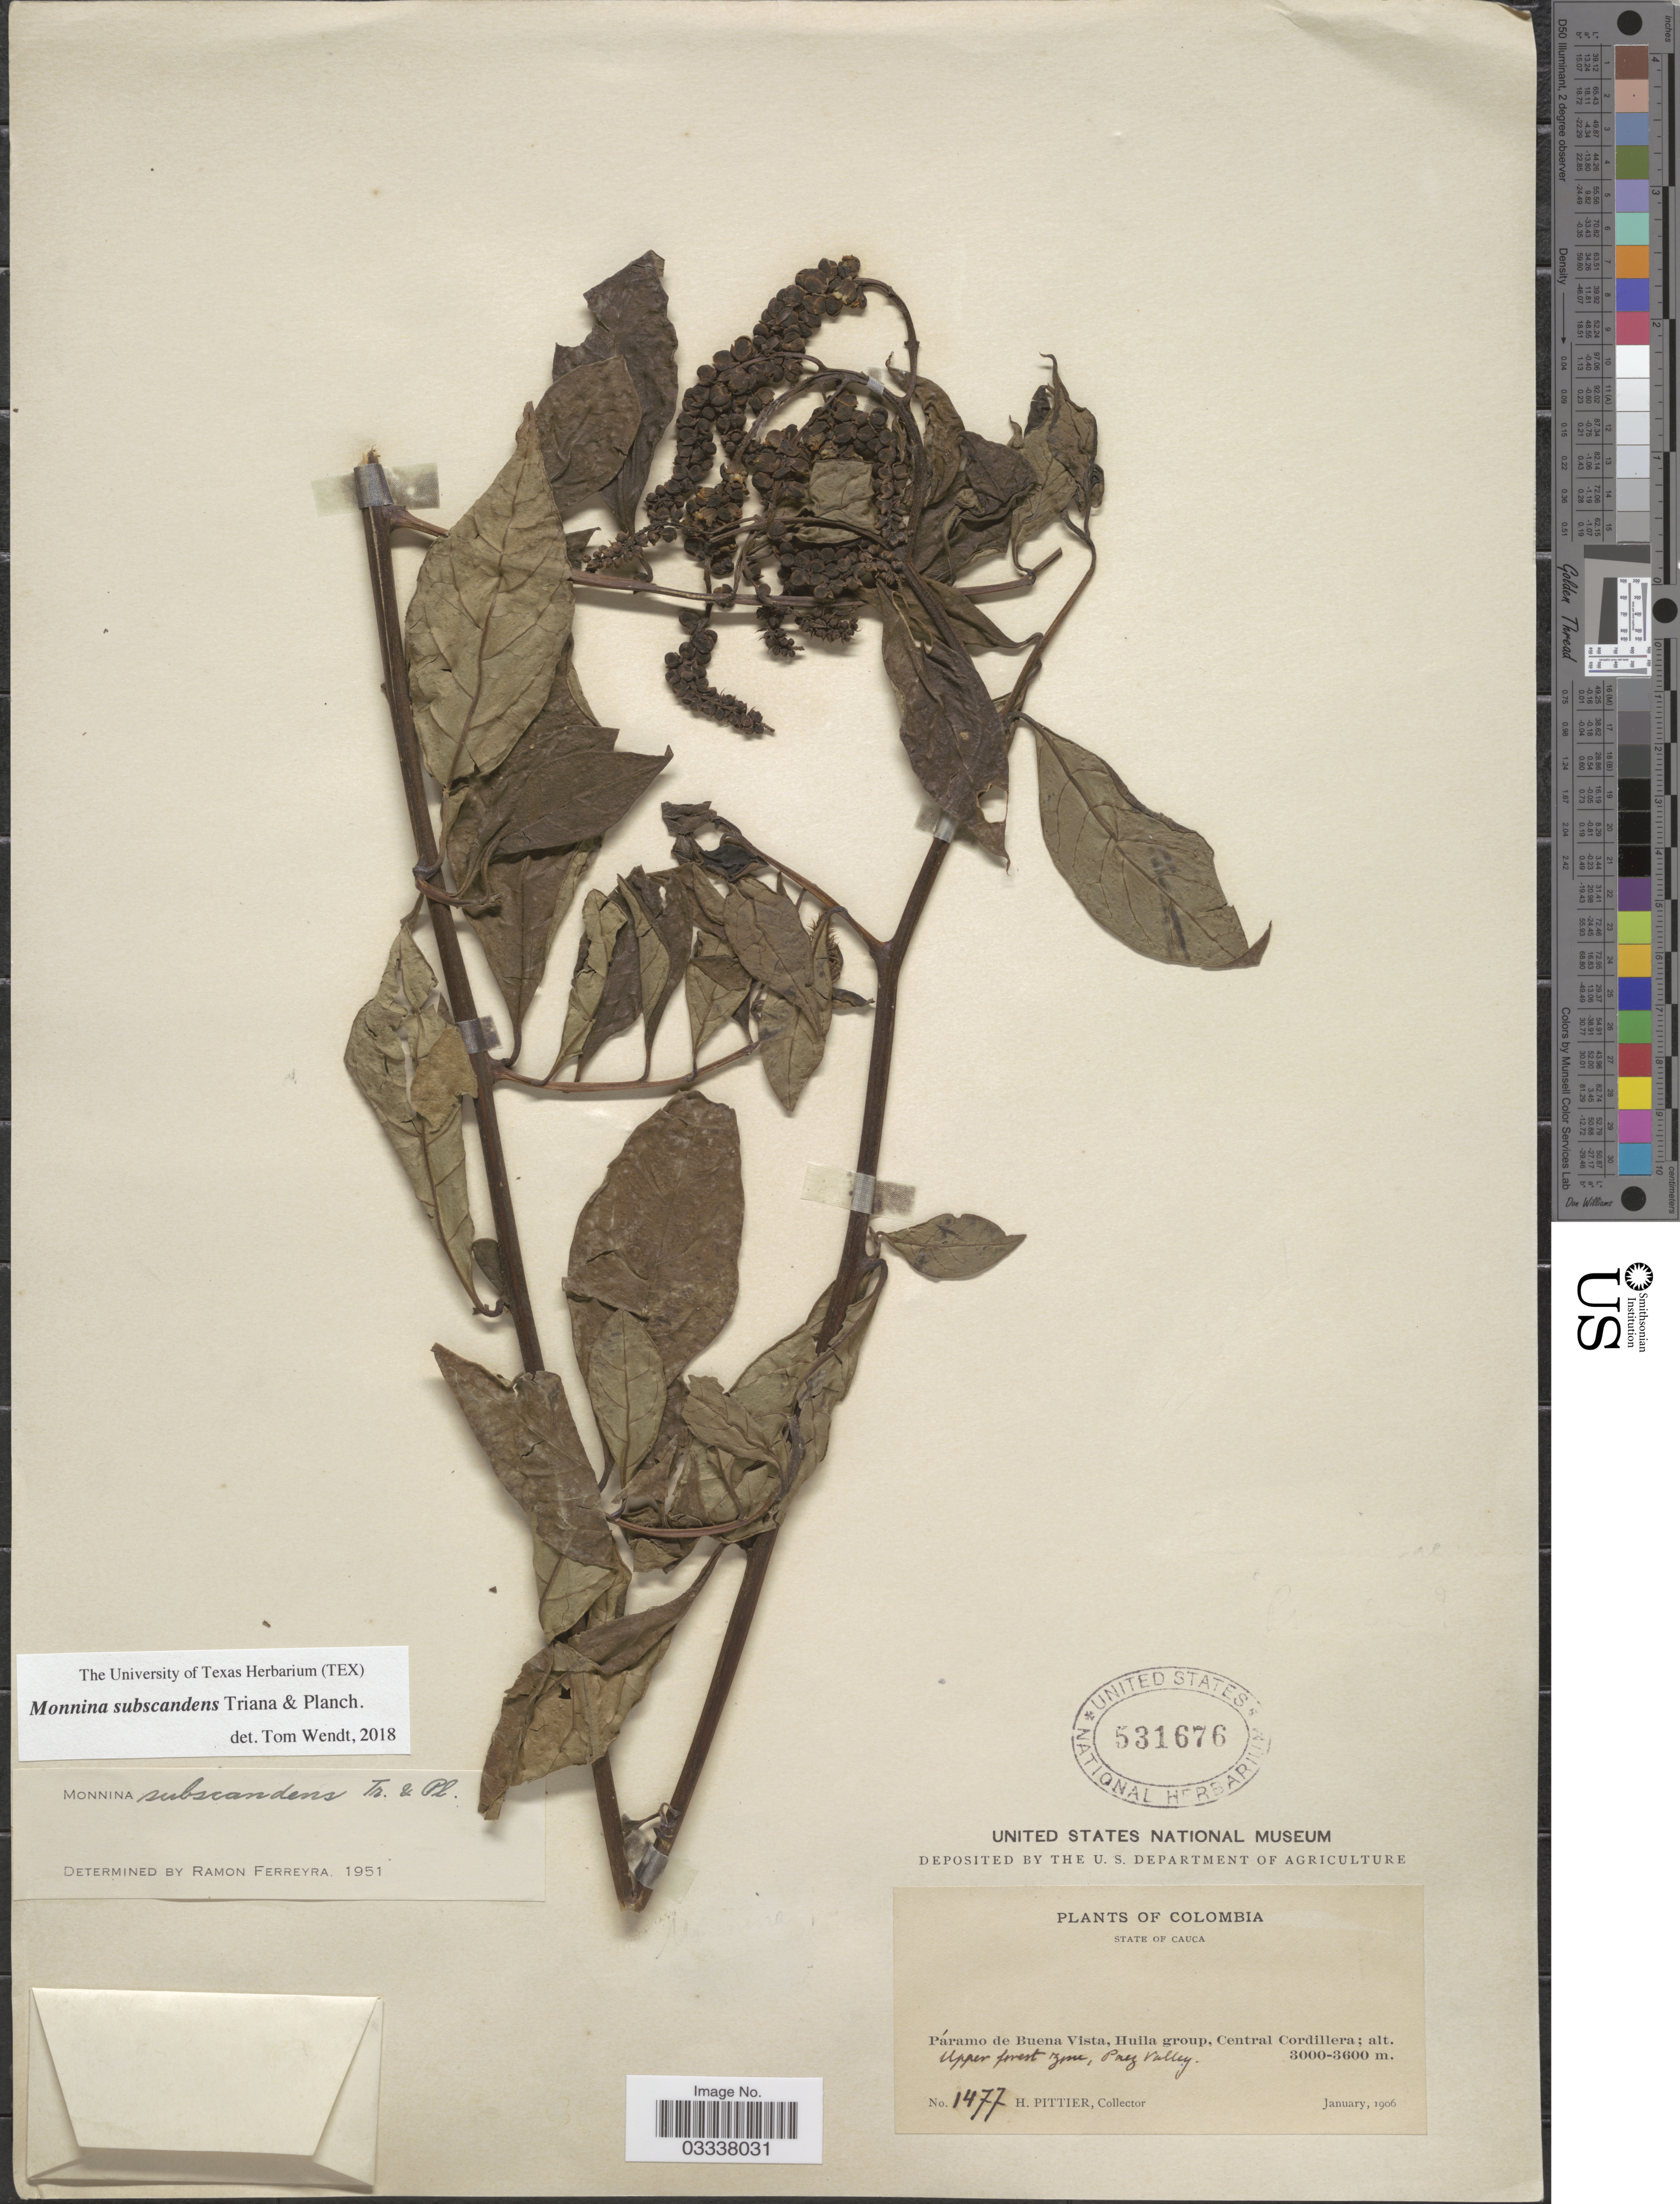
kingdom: Plantae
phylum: Tracheophyta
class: Magnoliopsida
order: Fabales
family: Polygalaceae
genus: Monnina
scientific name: Monnina subscandens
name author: Triana & Planch.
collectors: H. F. Pittier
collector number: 1477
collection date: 1906-01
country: Colombia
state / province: Cauca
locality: Páramo de Buena Vista, Huila group, Central Cordillera.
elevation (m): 3000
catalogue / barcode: US 531676